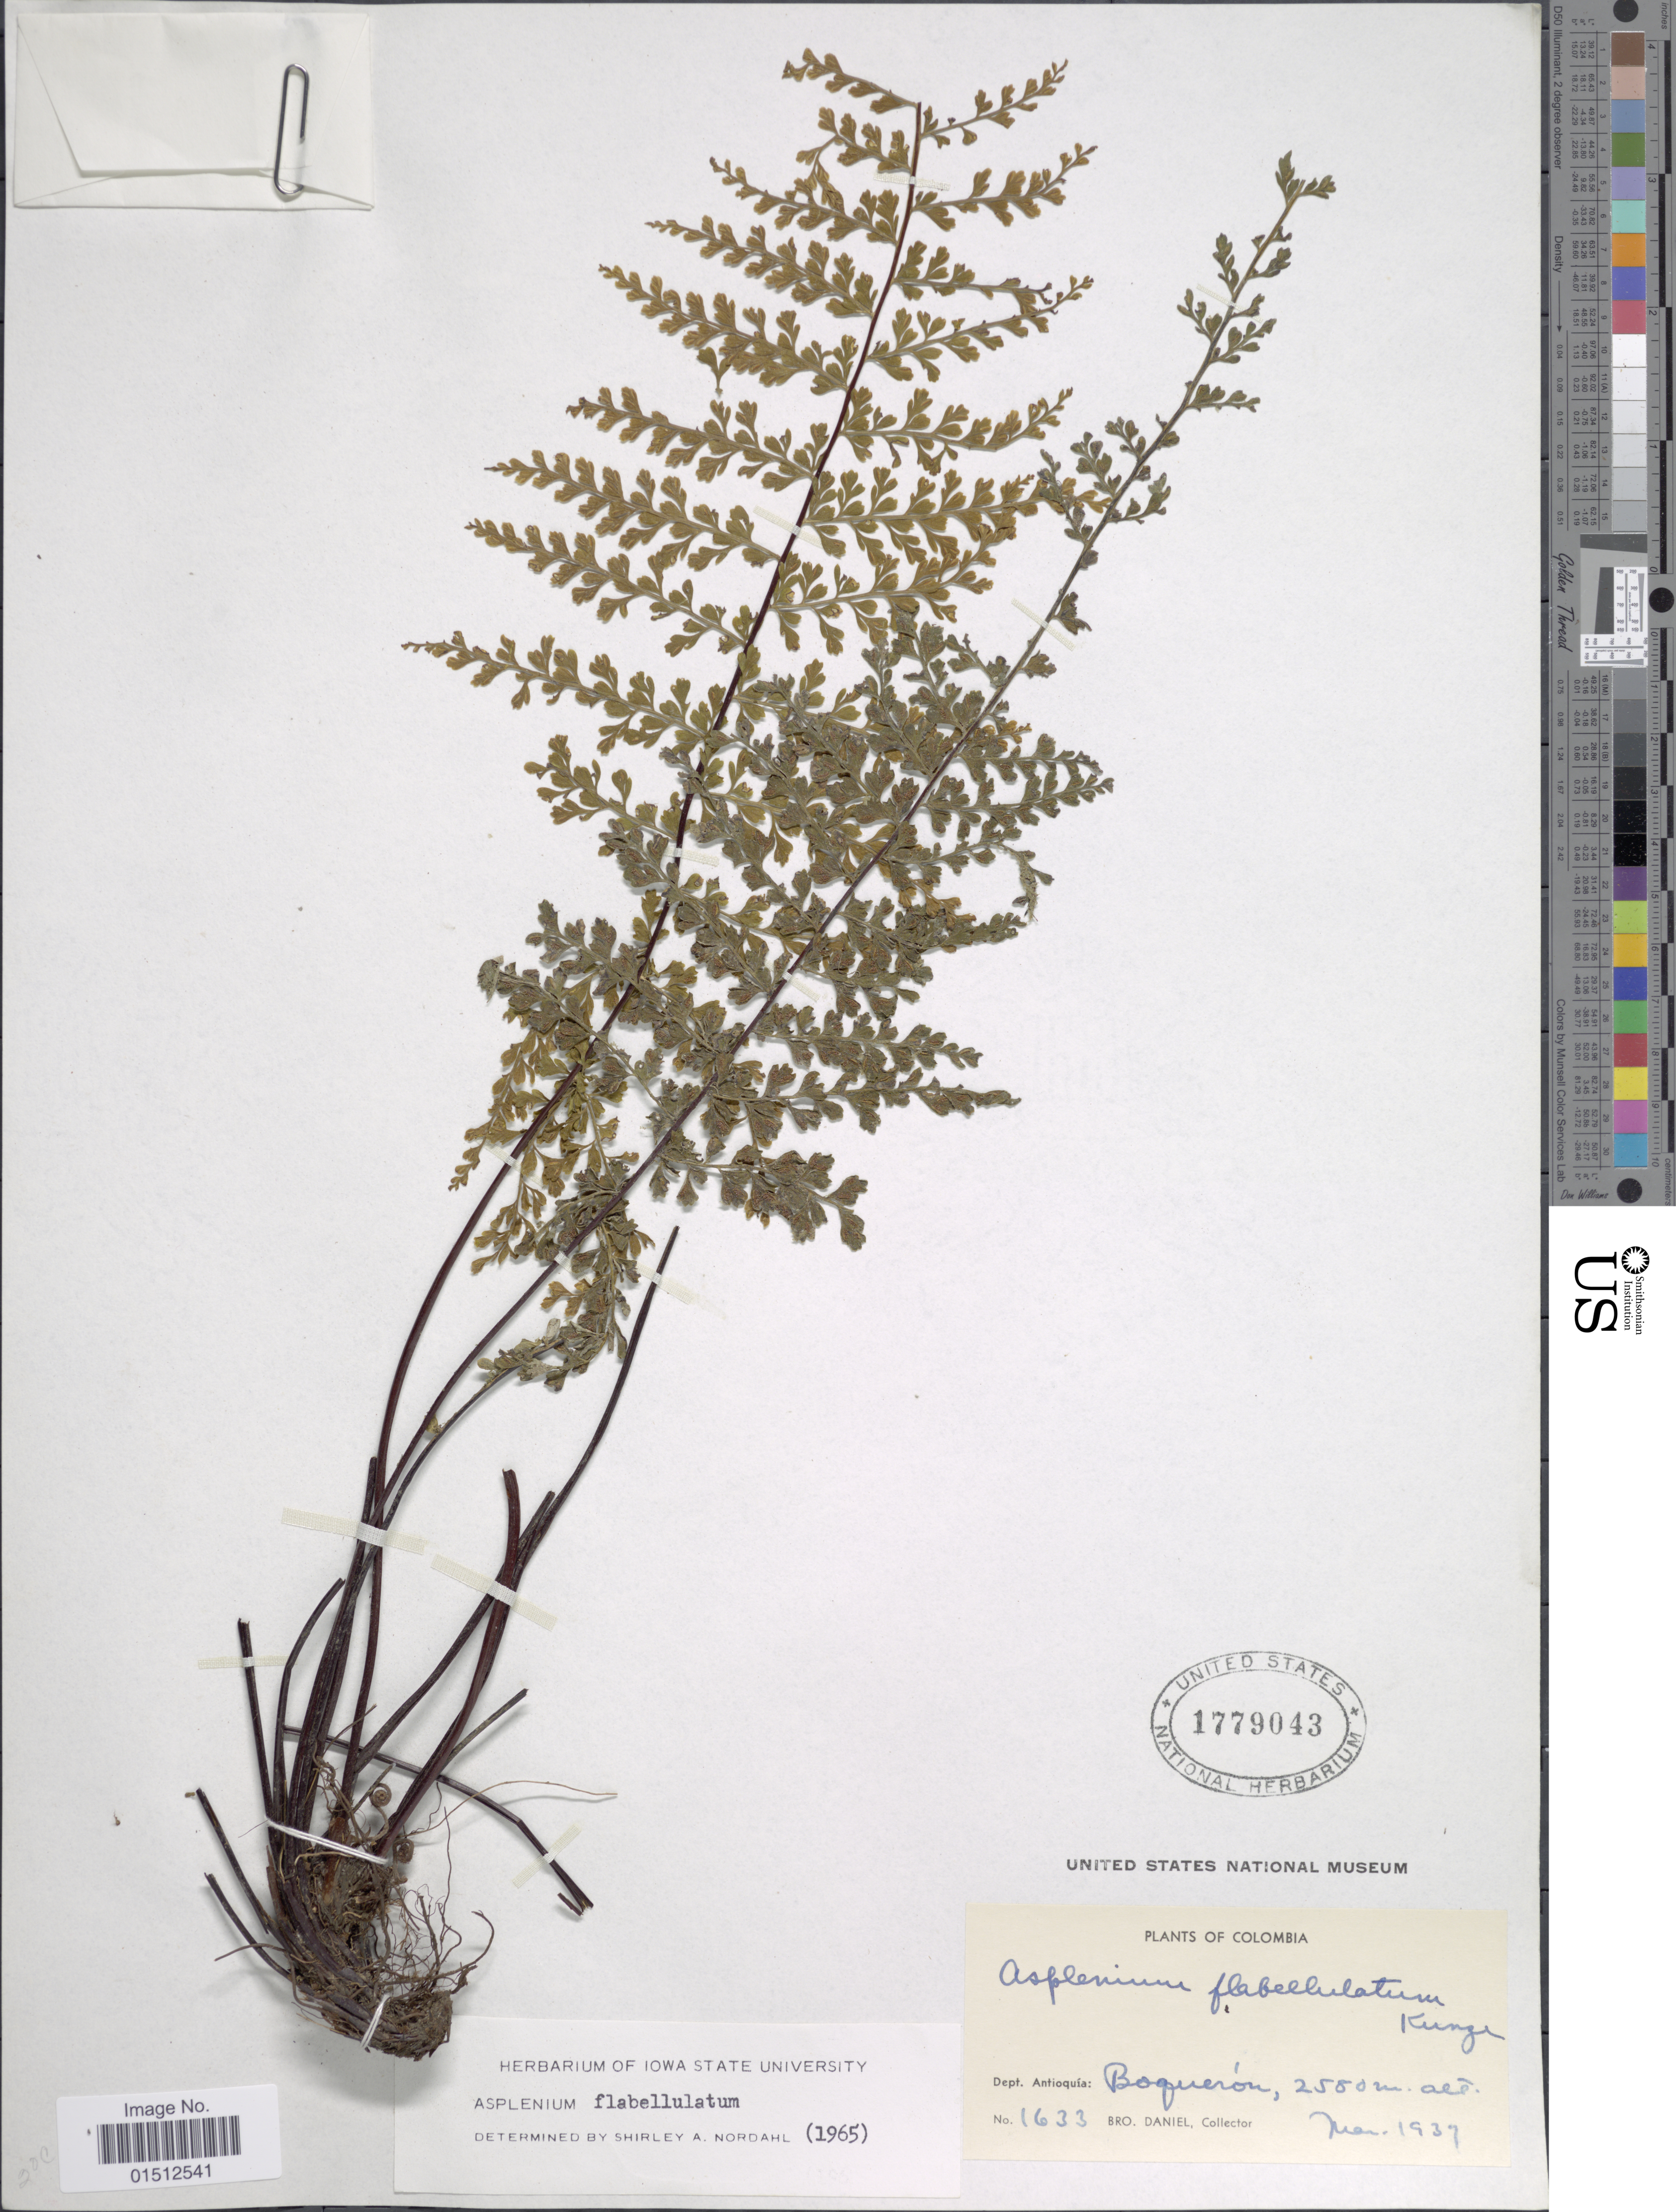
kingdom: Plantae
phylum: Tracheophyta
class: Polypodiopsida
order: Polypodiales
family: Aspleniaceae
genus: Asplenium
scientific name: Asplenium radicans var. partitum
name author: (Klotzsch) Hieron.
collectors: Bro. Daniel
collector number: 1633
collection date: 1937-03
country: Colombia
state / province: Antioquia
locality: Colombia, Dept. Antioquia: Boqueron.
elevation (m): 2550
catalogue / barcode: US 1779043